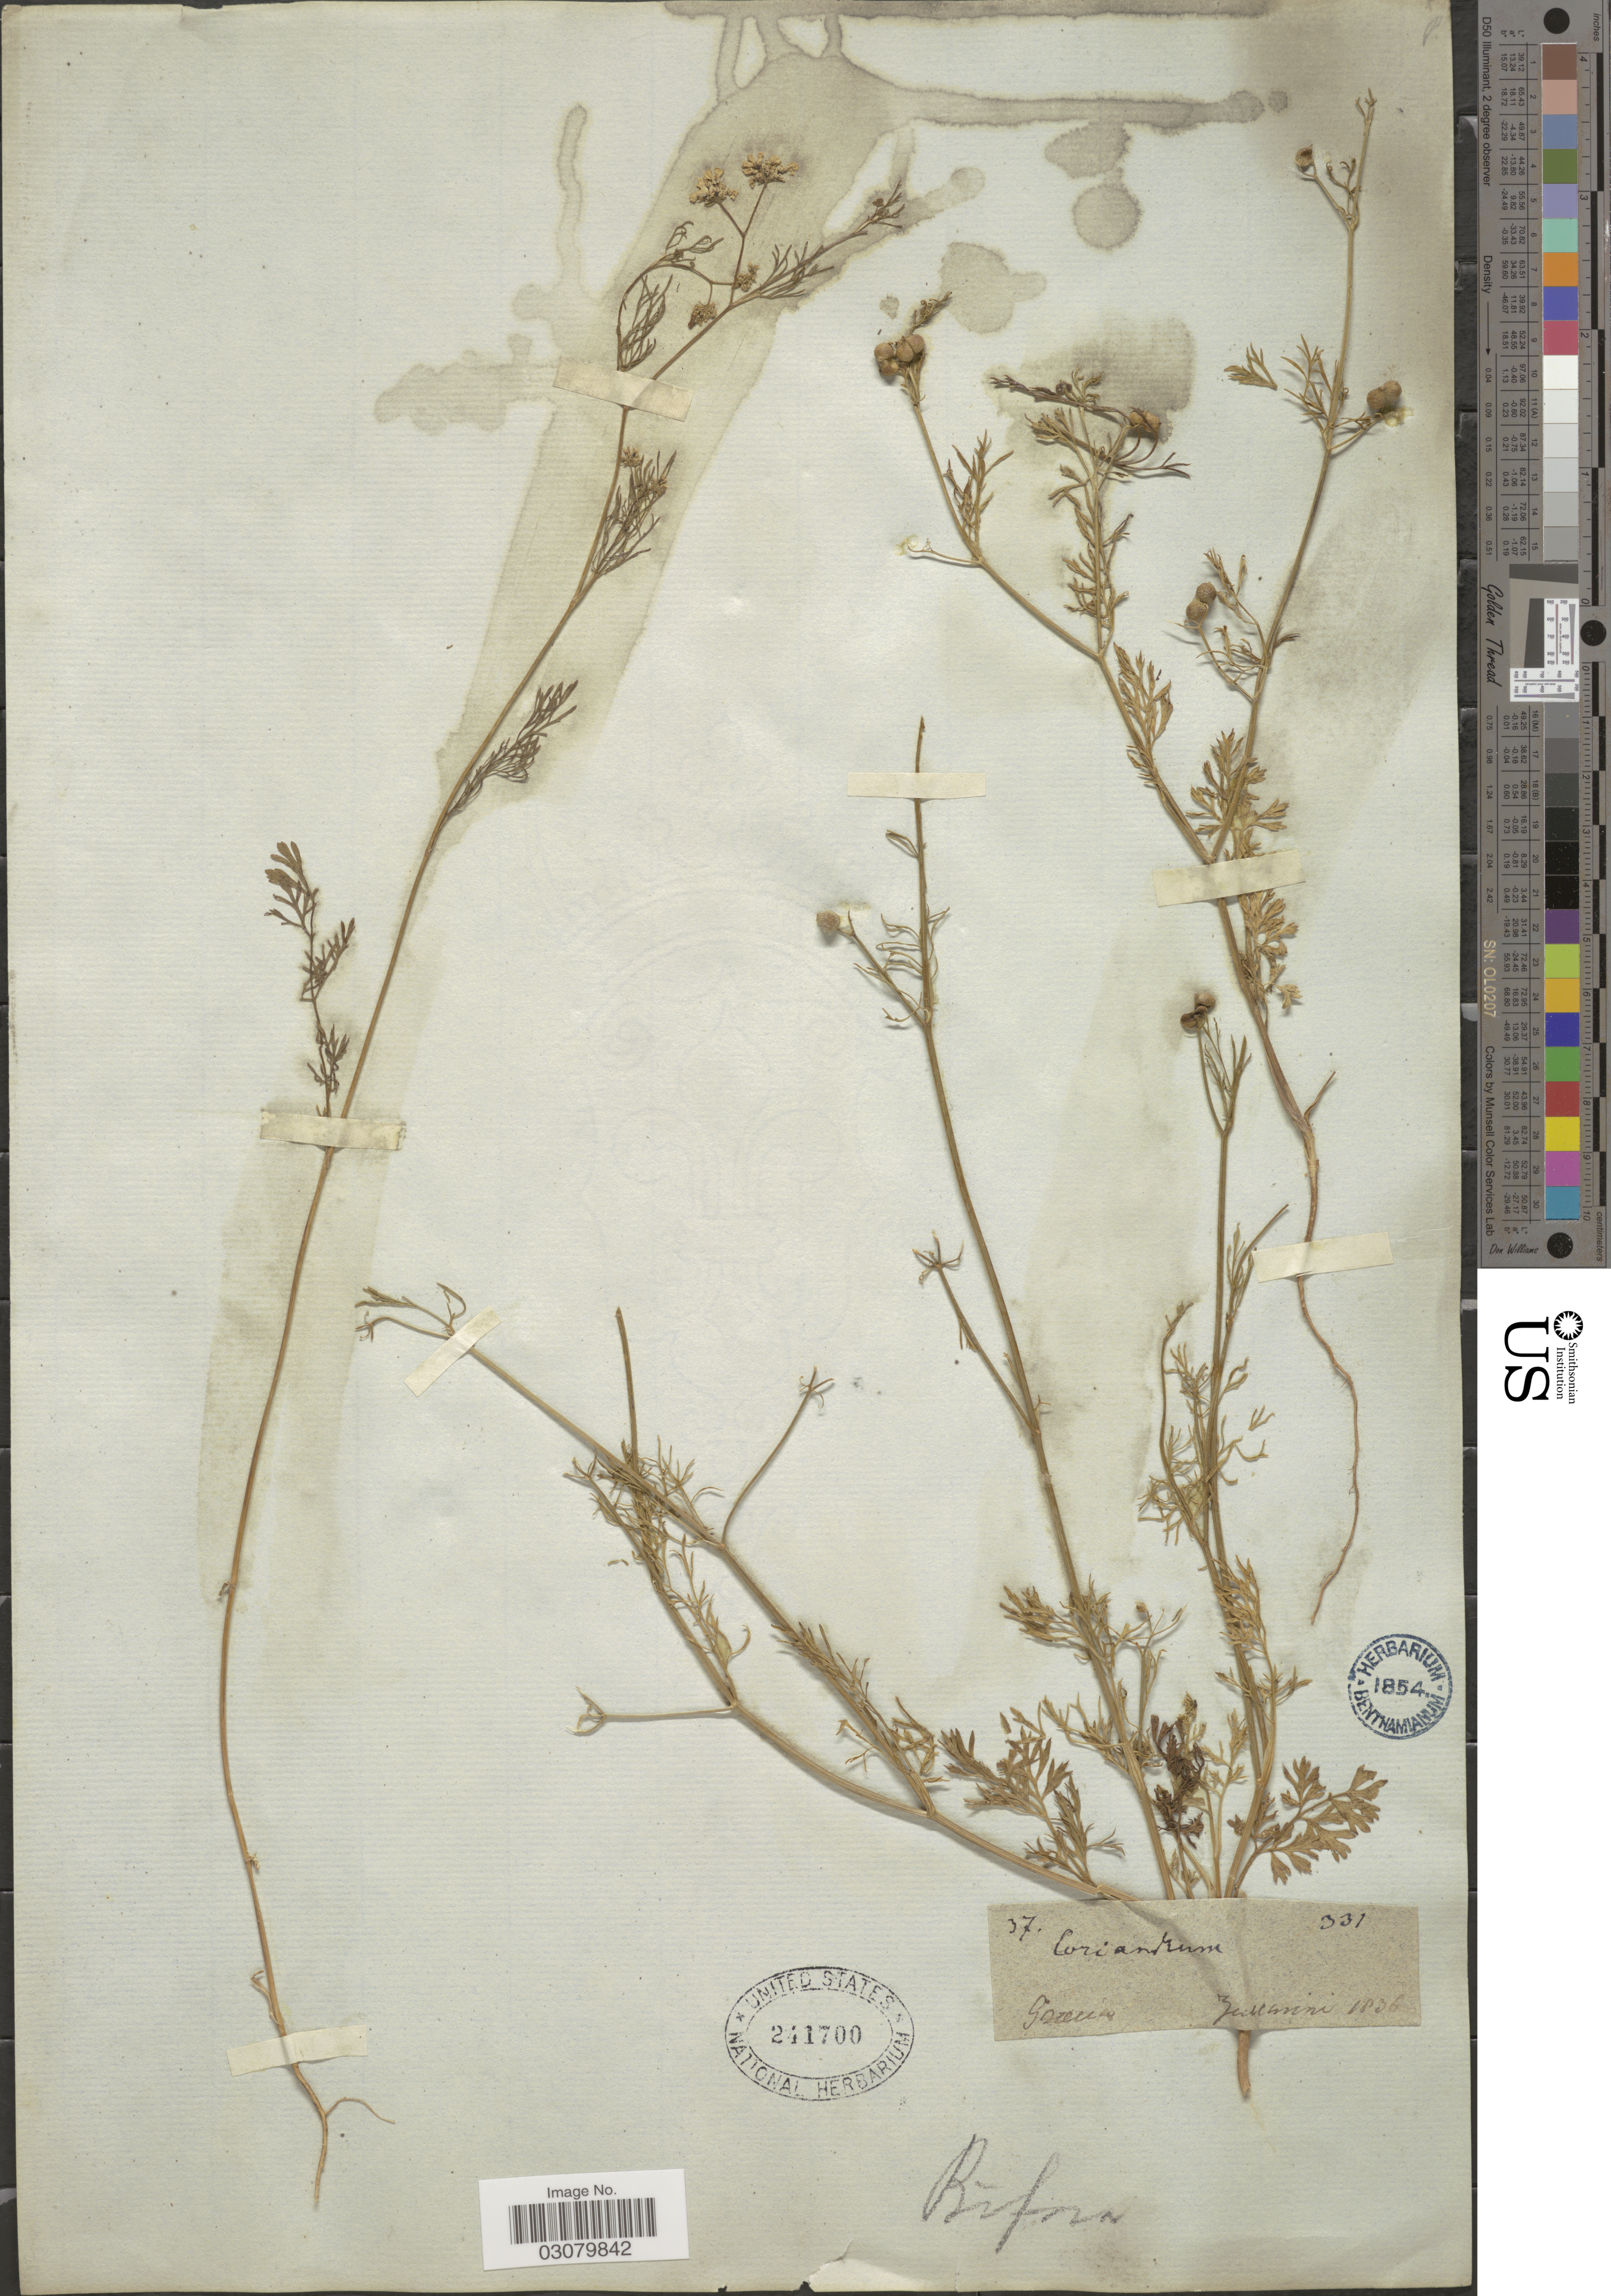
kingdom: Plantae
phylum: Tracheophyta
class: Magnoliopsida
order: Apiales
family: Apiaceae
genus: Bifora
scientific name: Bifora sp.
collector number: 37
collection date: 1836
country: Greece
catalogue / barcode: US 241700